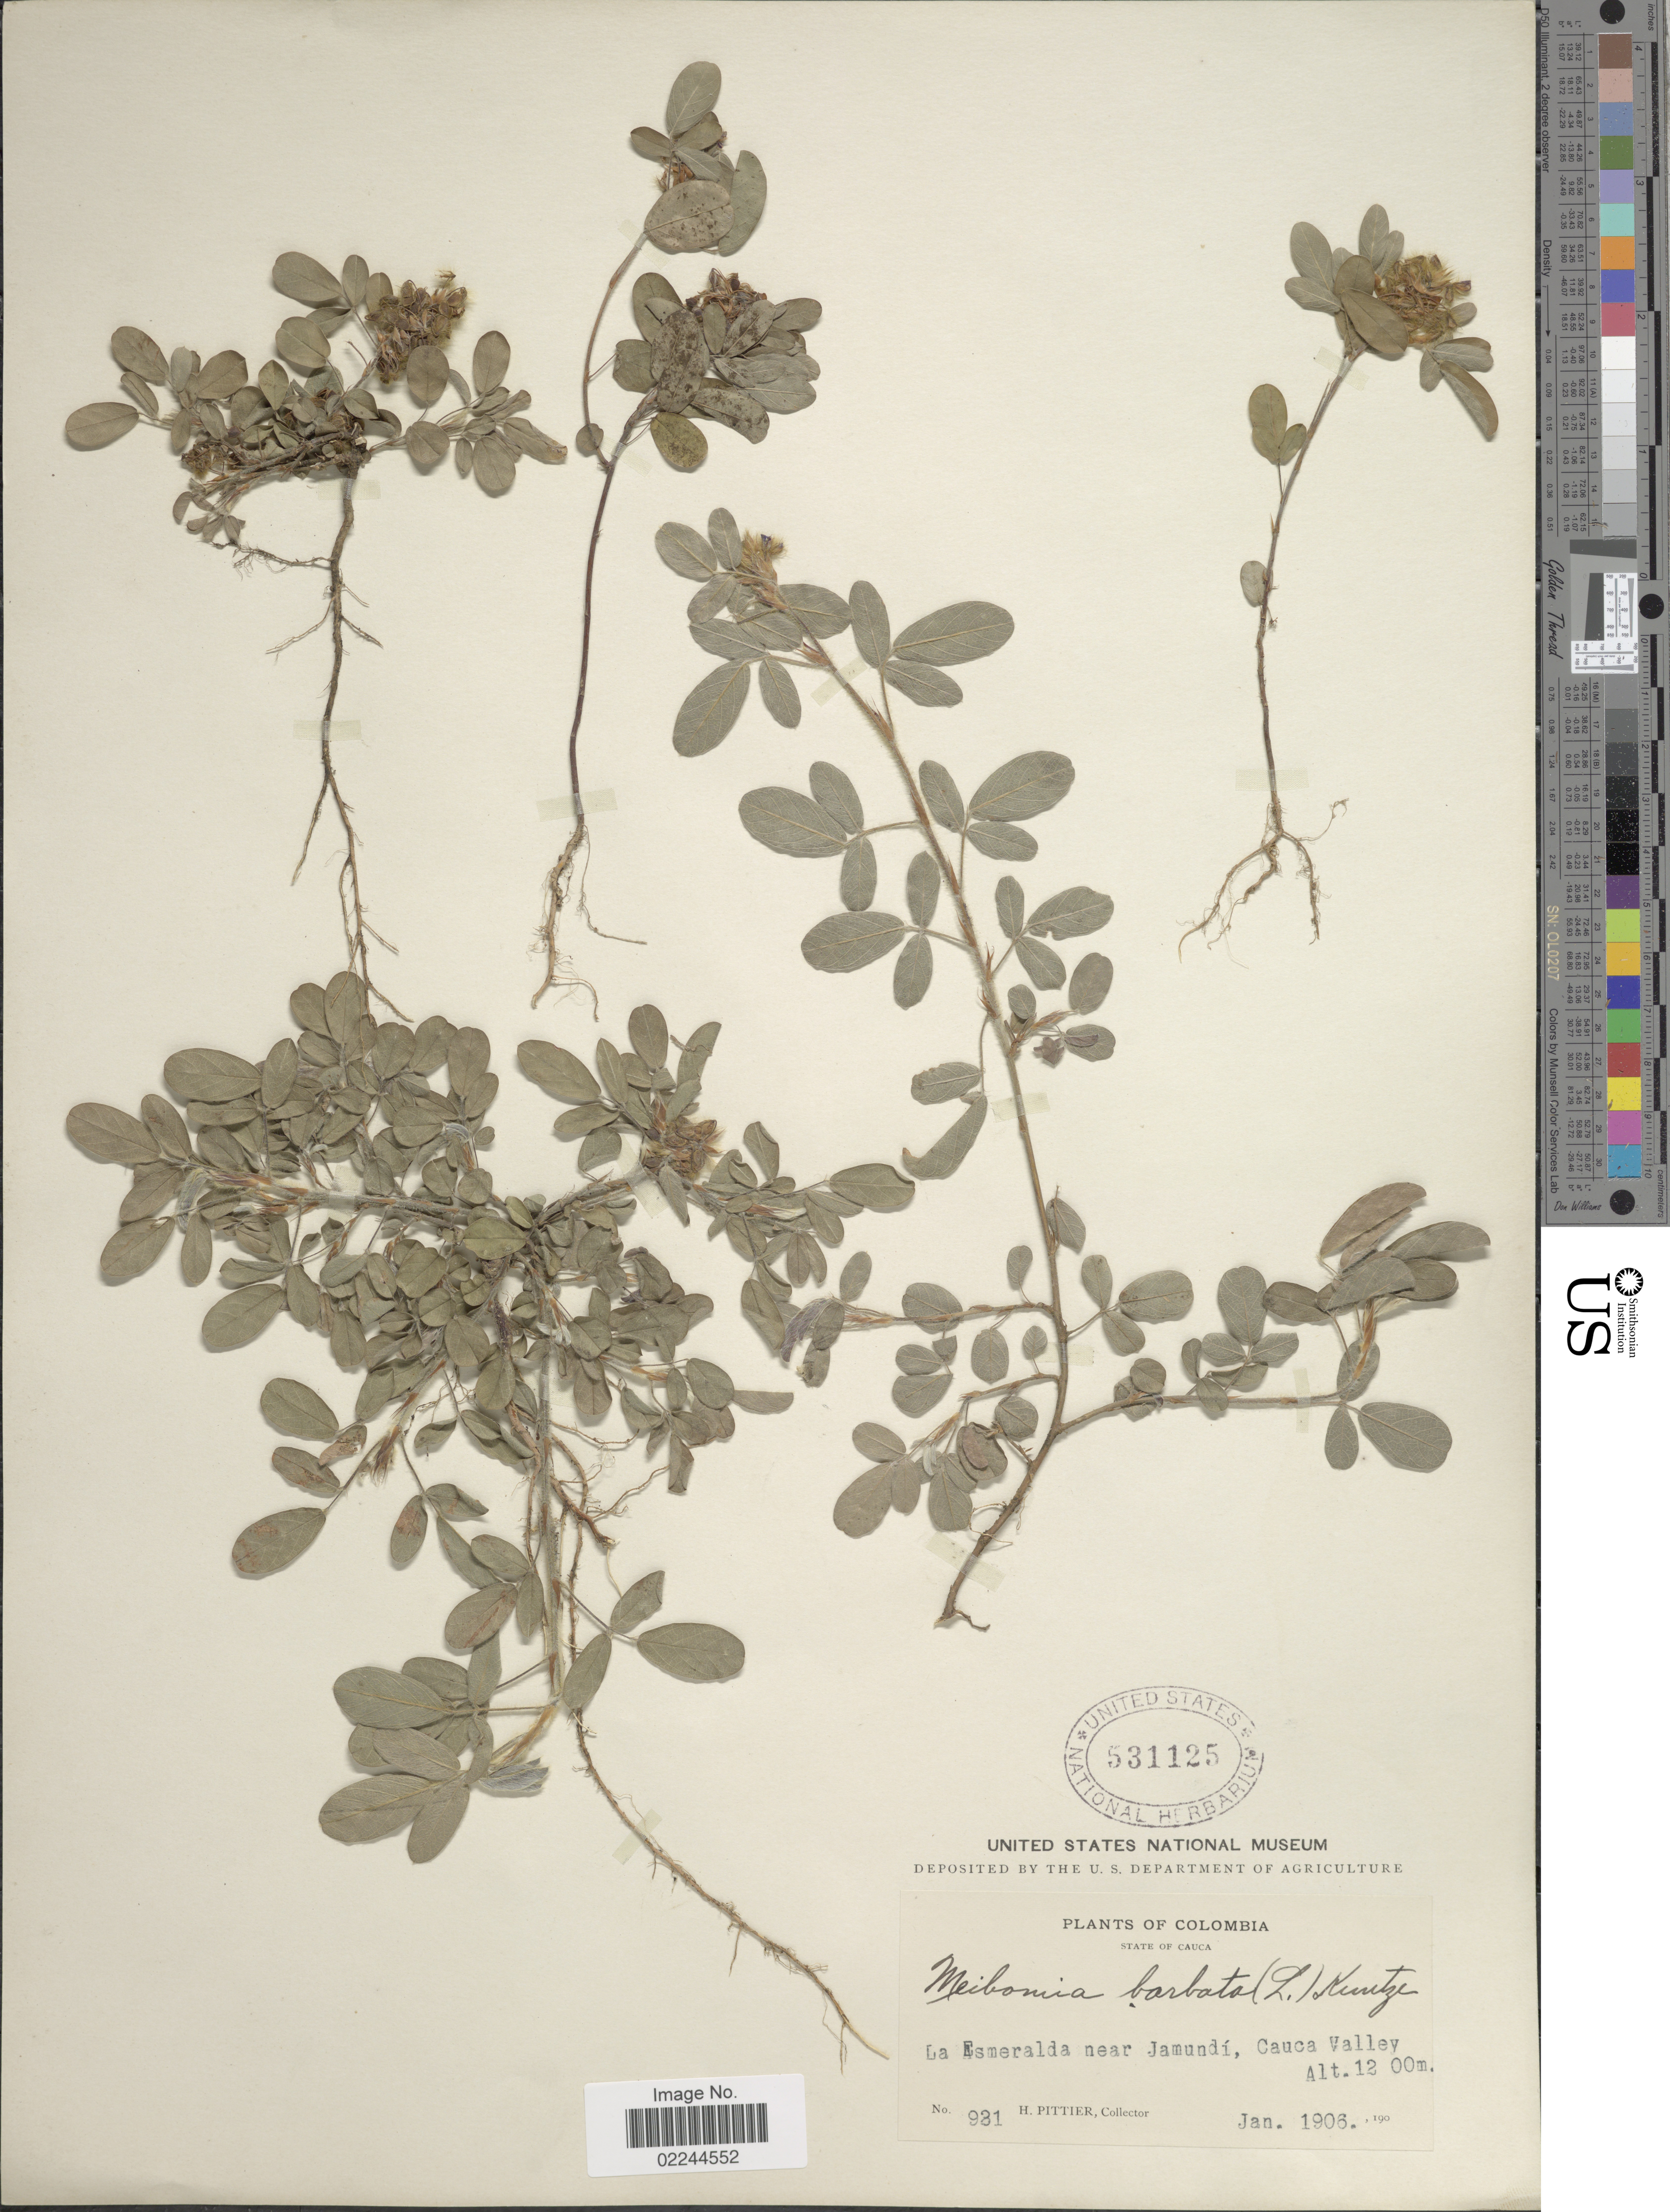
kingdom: Plantae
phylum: Tracheophyta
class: Magnoliopsida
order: Fabales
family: Fabaceae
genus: Grona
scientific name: Grona barbata var. barbata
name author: (L.) H. Ohashi & K. Ohashi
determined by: Strong, Mark T., (BOT), Smithsonian Institution - National Museum of Natural History (UNITED STATES)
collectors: H. F. Pittier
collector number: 931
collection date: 1906-01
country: Colombia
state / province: Cauca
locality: La Esmeralda near Jamundi, Cauca Valley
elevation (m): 1200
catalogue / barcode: US 531125